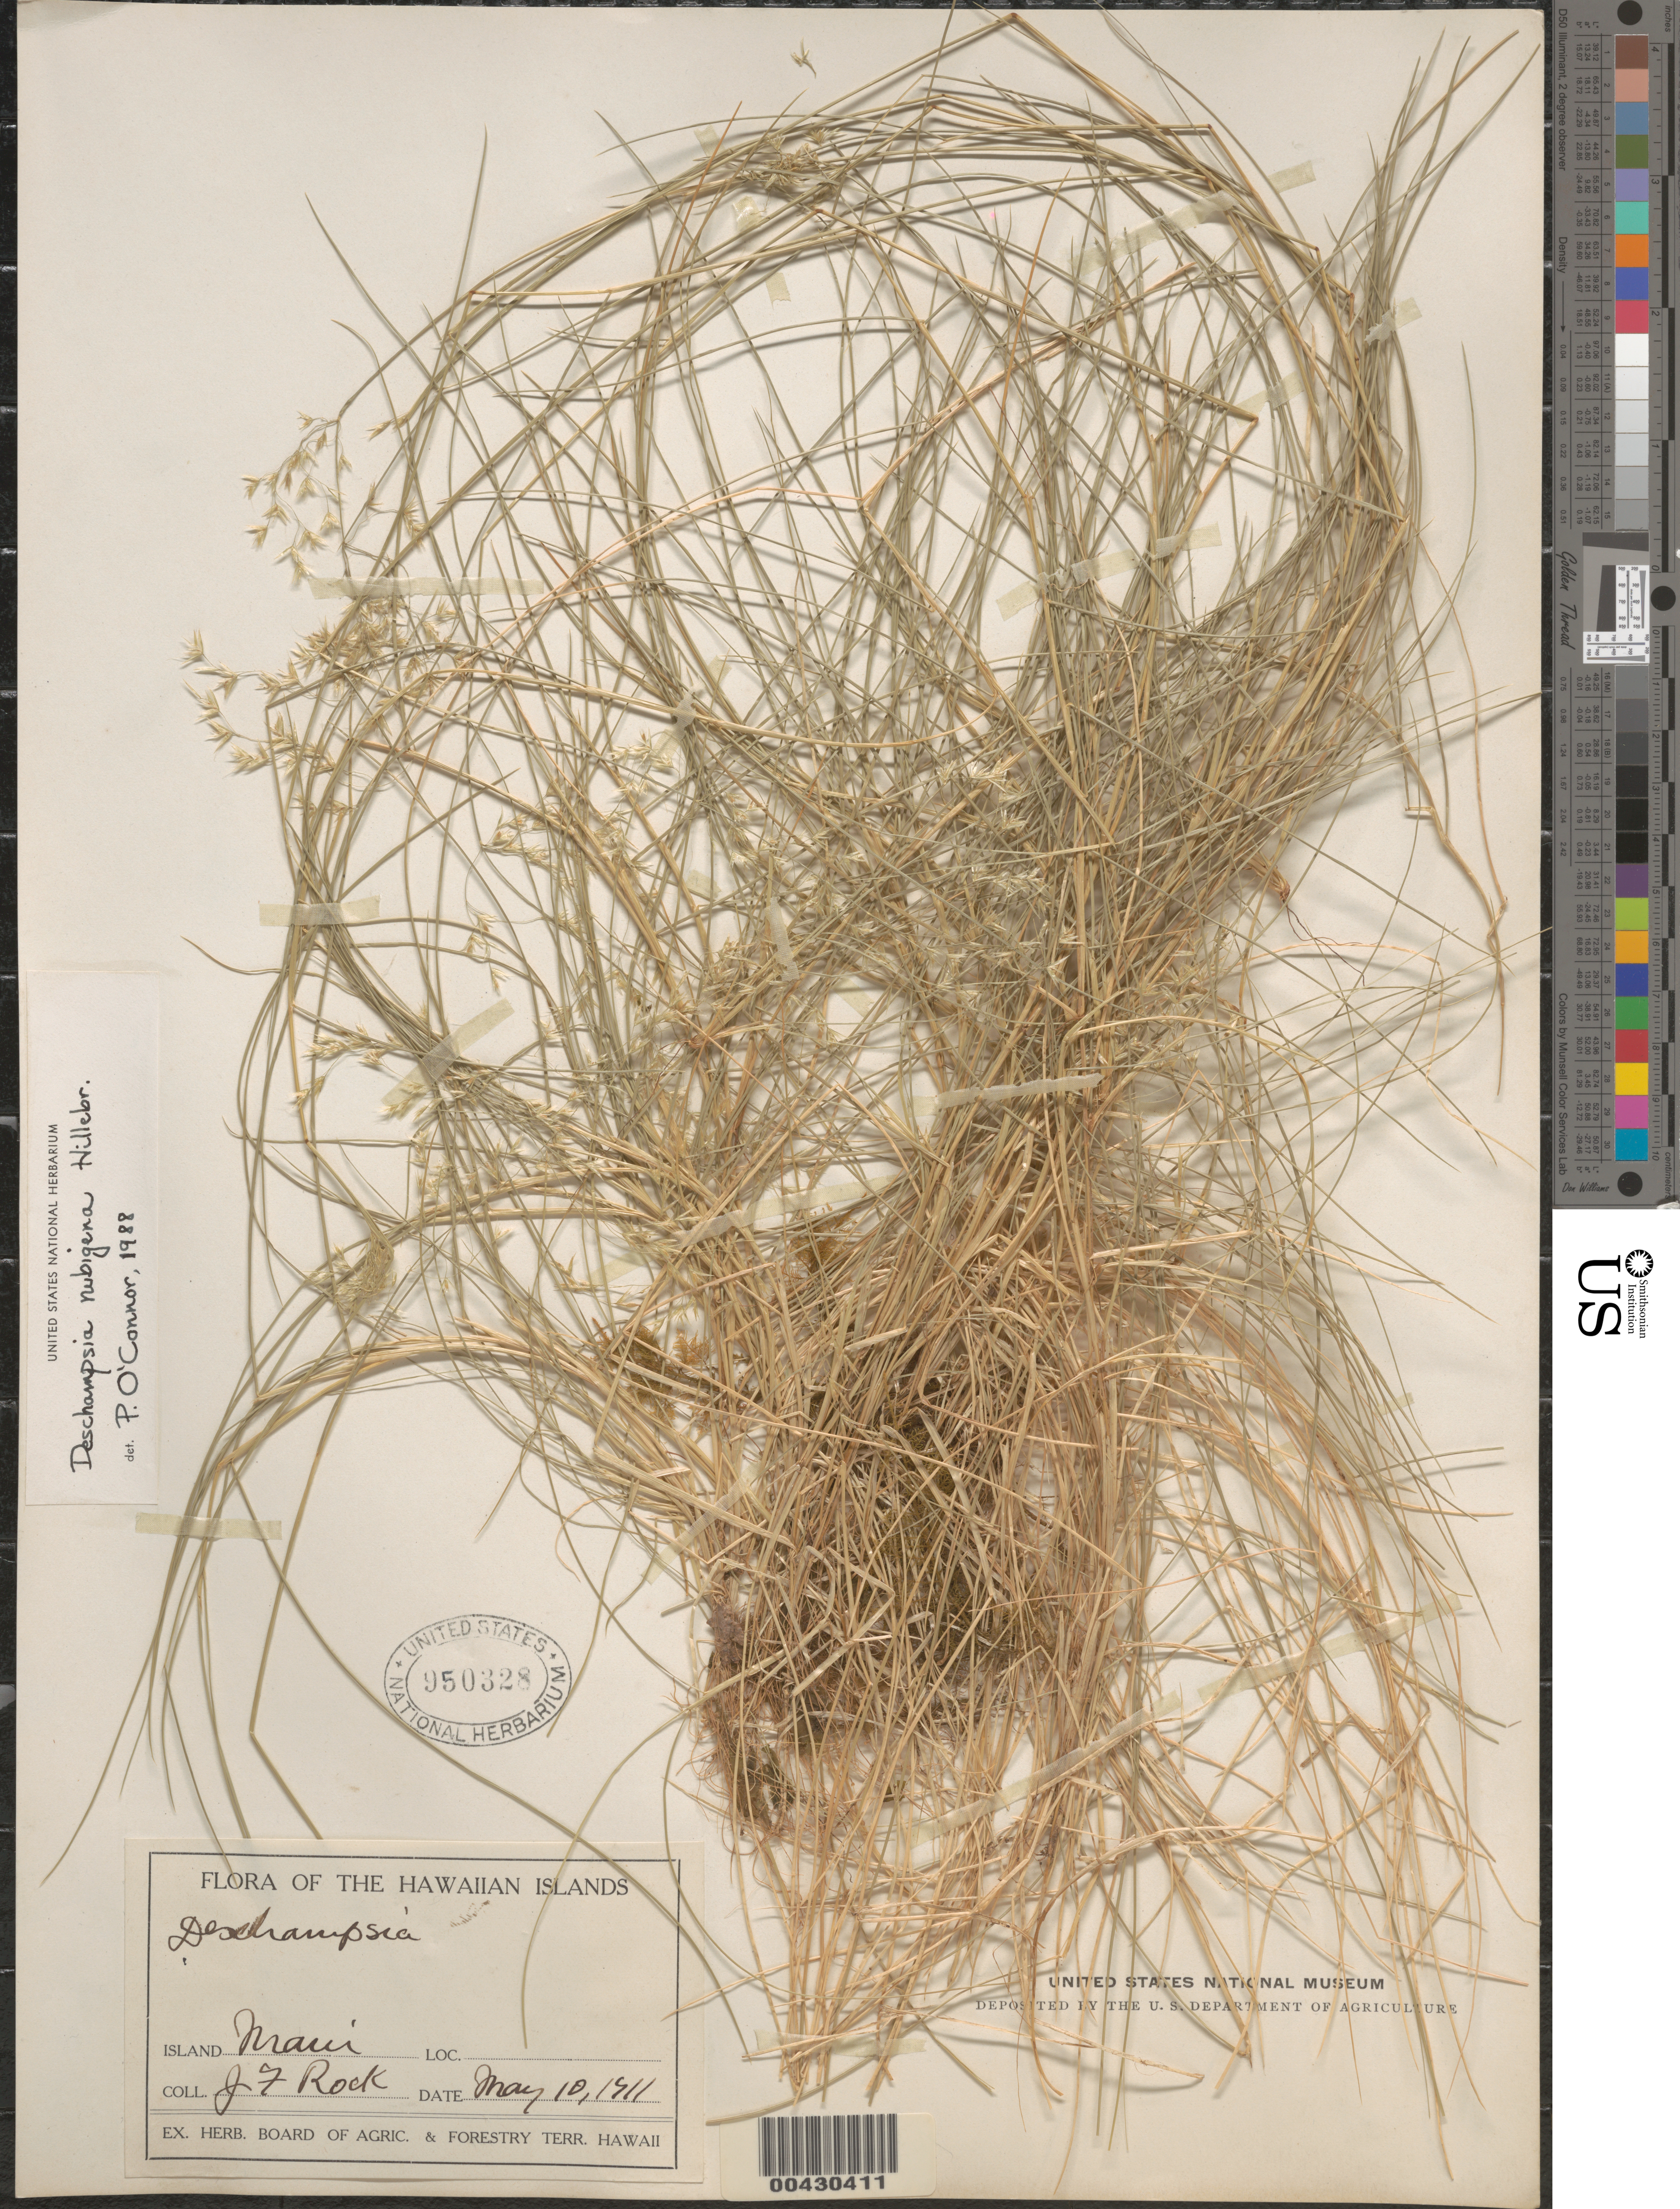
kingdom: Plantae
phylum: Tracheophyta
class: Liliopsida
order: Poales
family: Poaceae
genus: Deschampsia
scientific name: Deschampsia nubigena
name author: Hillebr.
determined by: O'Connor, P.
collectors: J. F. Rock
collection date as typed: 10 May 1911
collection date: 1911-05-10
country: United States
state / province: Hawaii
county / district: Maui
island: Maui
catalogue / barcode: US 950328